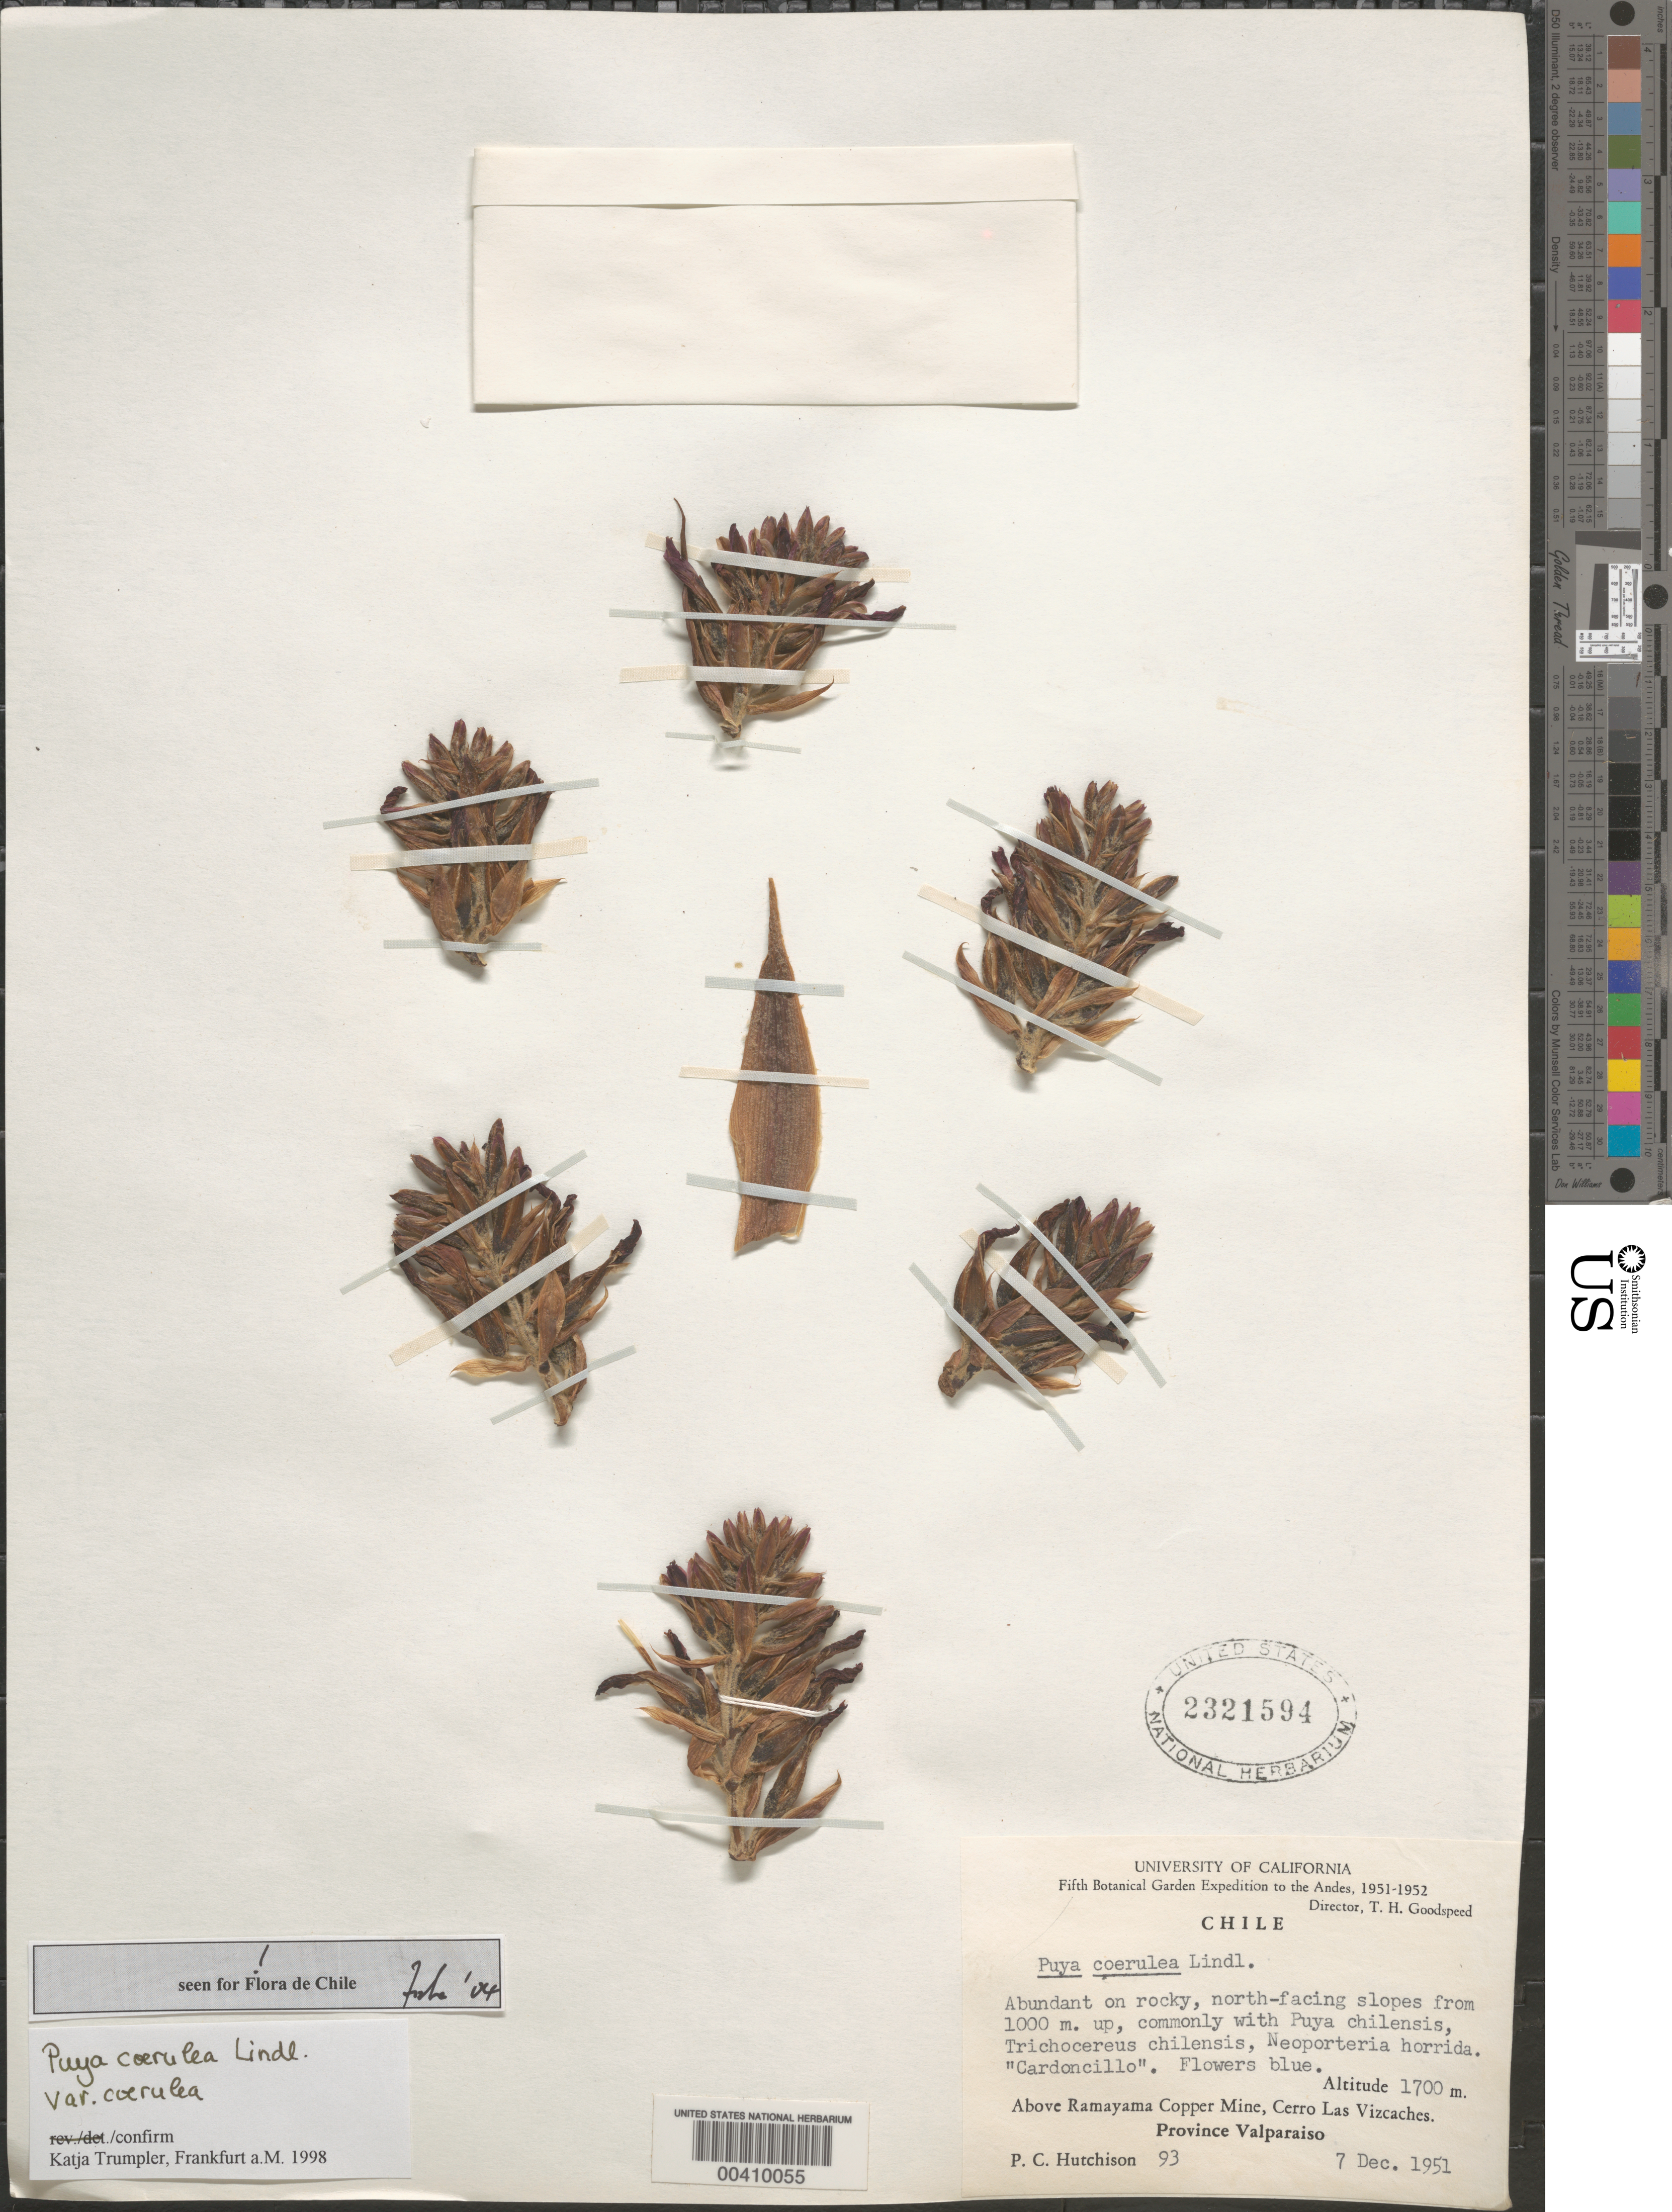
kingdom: Plantae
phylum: Tracheophyta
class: Liliopsida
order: Poales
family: Bromeliaceae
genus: Puya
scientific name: Puya coerulea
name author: Lindl.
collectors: P. C. Hutchison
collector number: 93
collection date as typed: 07 Dec 1951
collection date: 1951-12-07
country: Chile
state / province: Valparaíso (V)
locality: Above ramayama copper mine, cerro las vizcaches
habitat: On rocky, north-facing slopes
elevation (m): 1700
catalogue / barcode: US 2321594